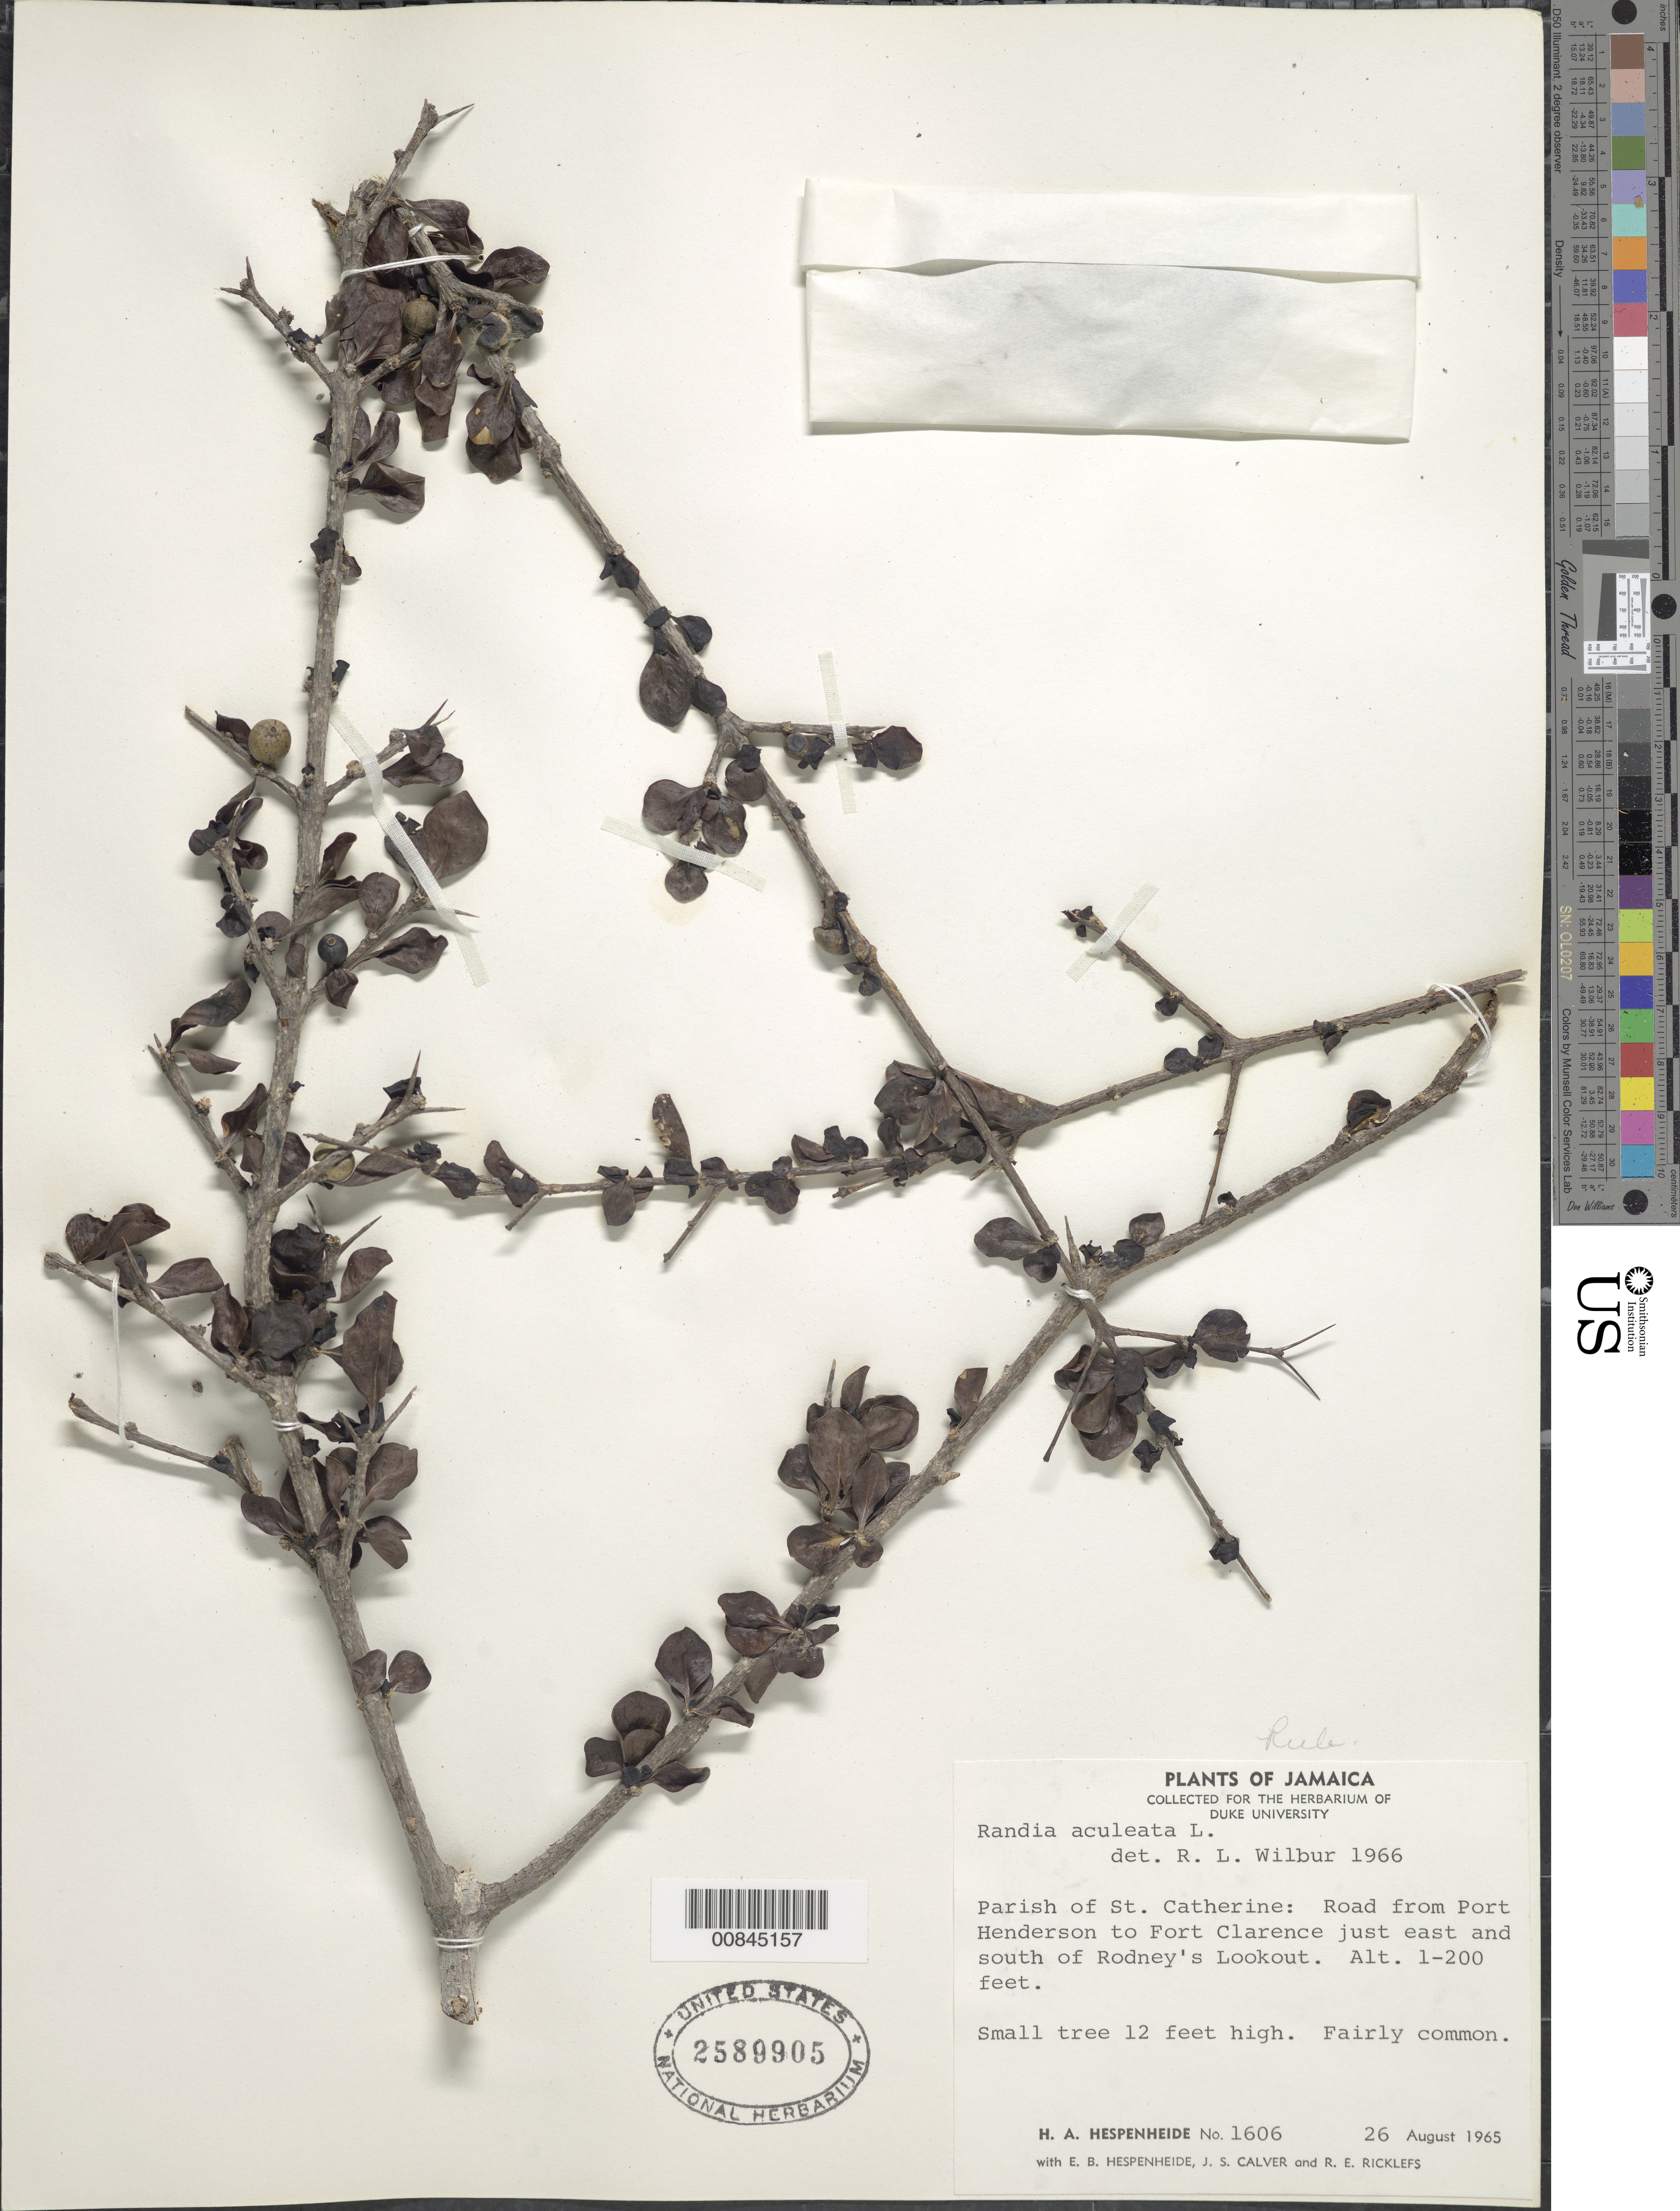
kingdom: Plantae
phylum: Tracheophyta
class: Magnoliopsida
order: Gentianales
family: Rubiaceae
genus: Randia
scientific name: Randia aculeata var. aculeata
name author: L.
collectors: H. A. Hespenheide, E. Hespenheide, J. Calver & R. Ricklefs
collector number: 1606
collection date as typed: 26 Aug 1965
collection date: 1965-08-26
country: Jamaica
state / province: Saint Catherine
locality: Road from Port Henderson to Fort Clarence, just east and south of Rodney's Lookout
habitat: Along road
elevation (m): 0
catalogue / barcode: US 2589905